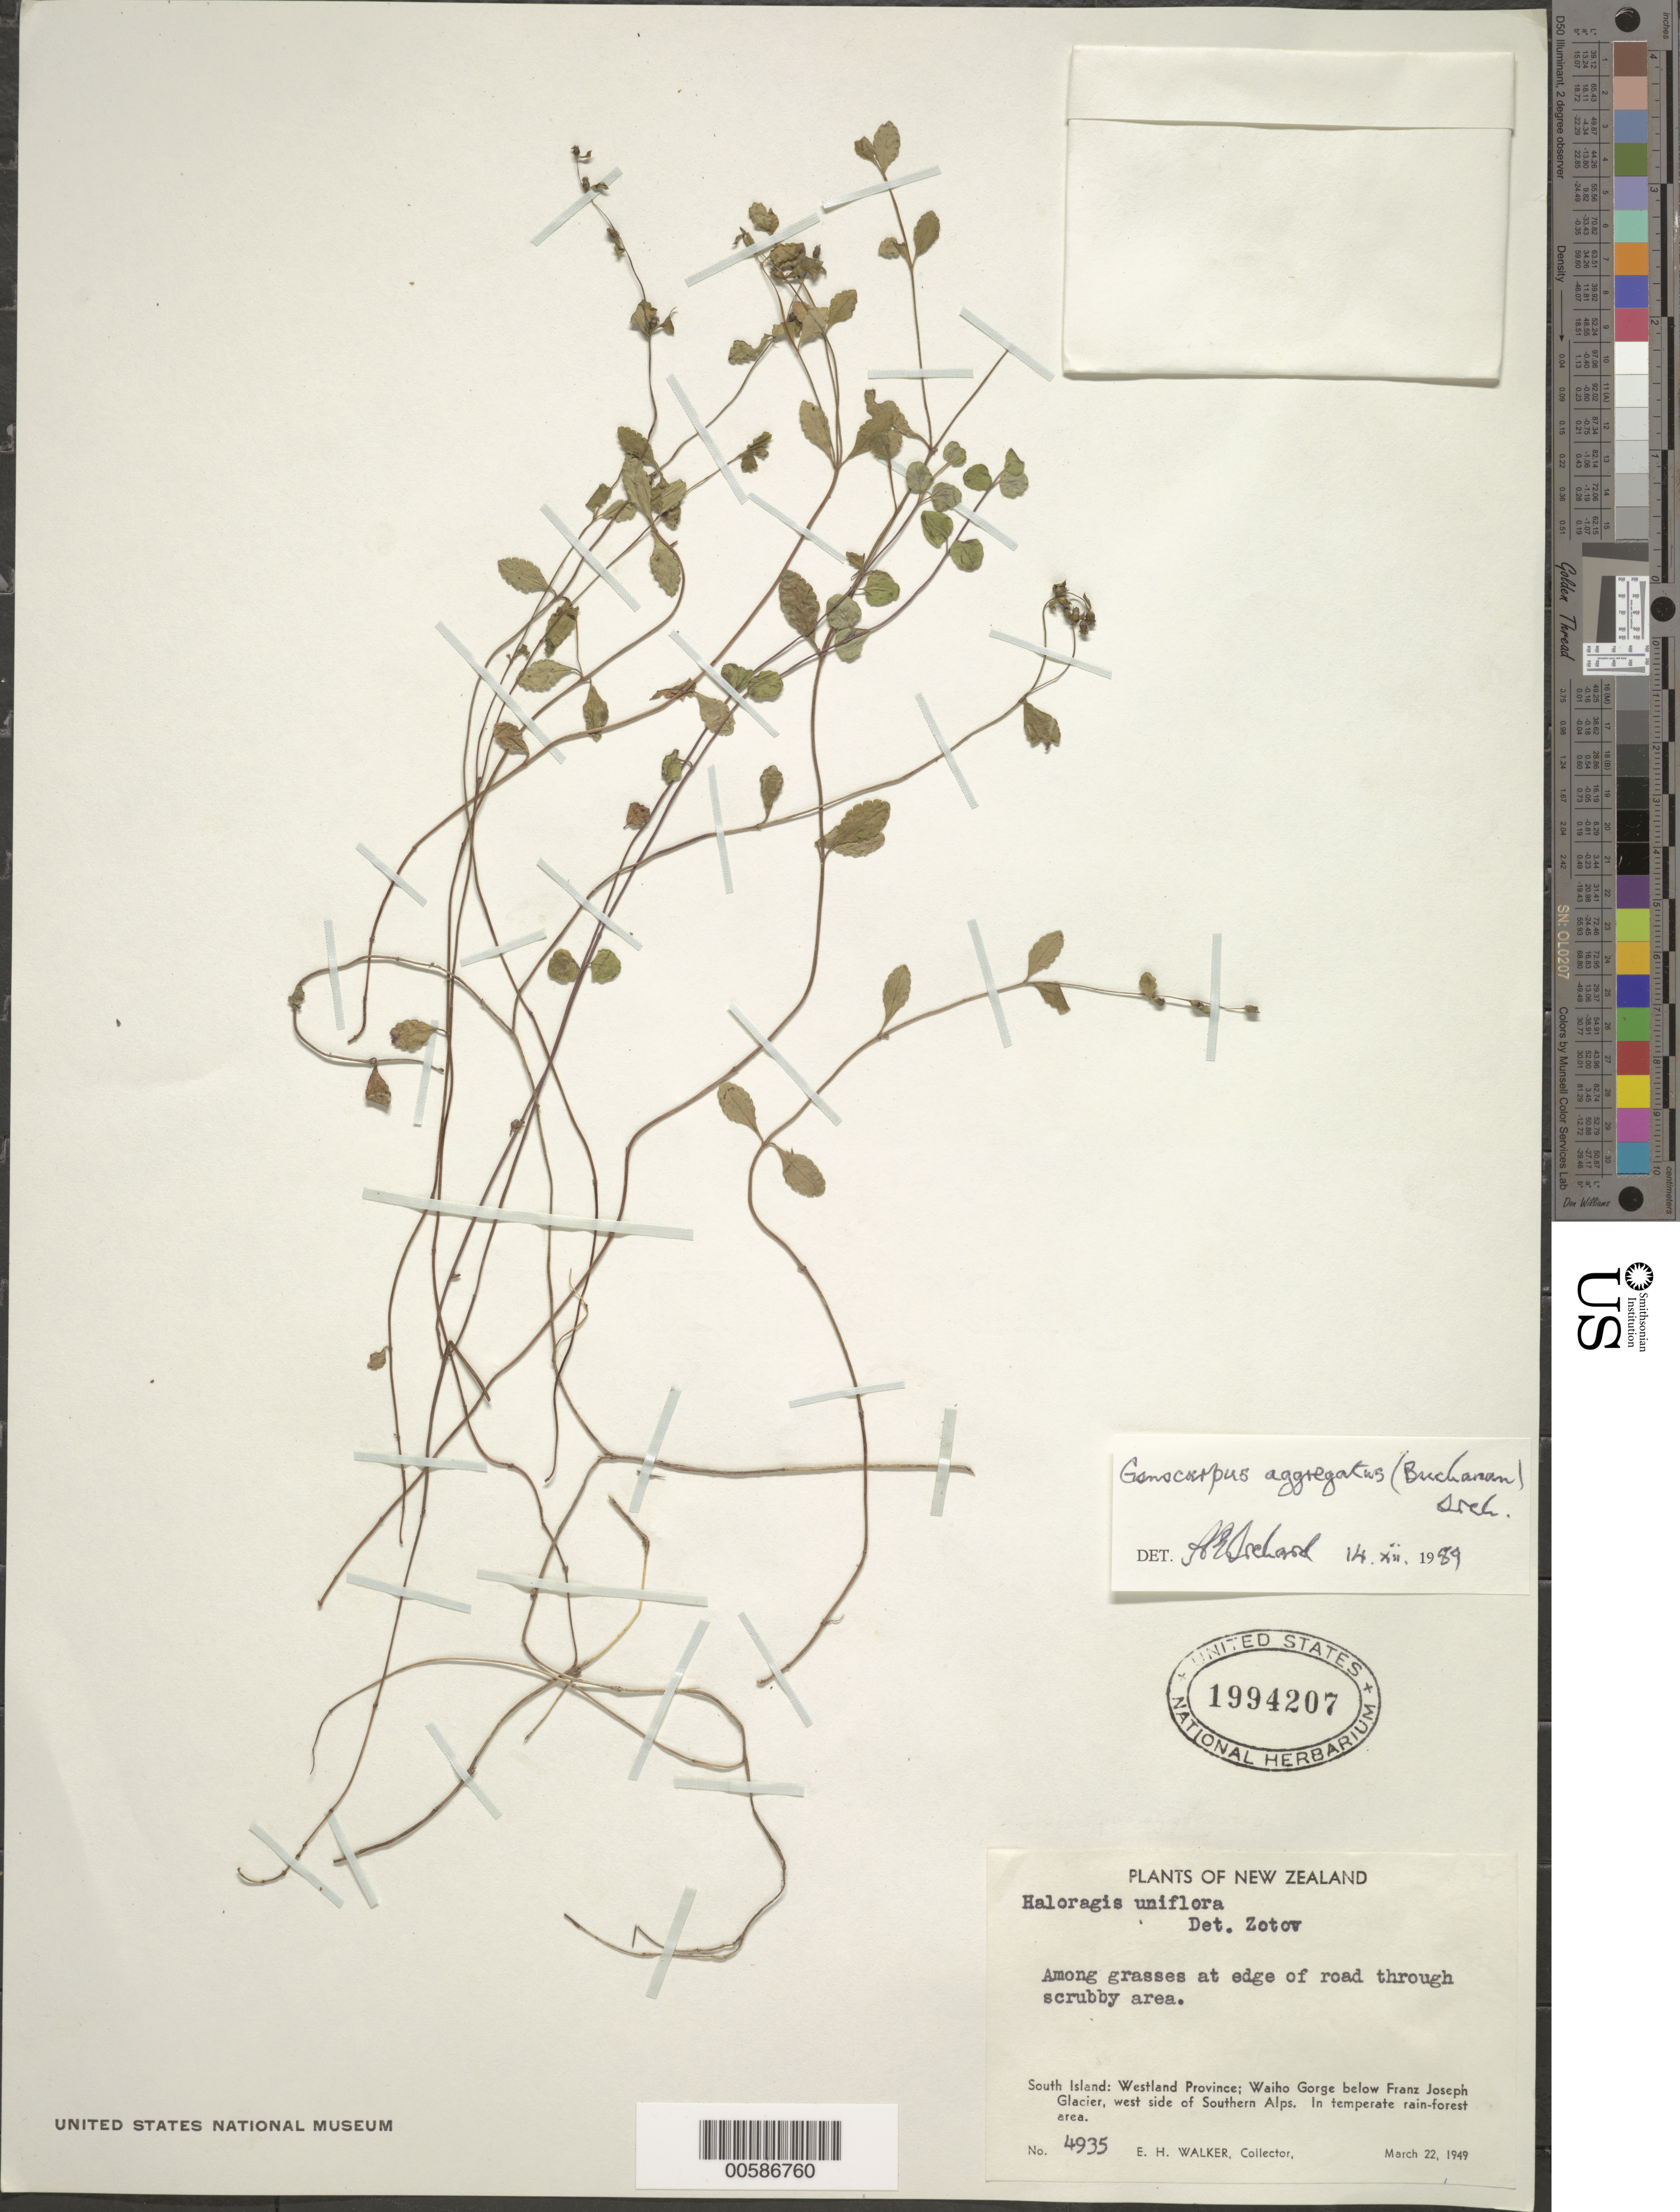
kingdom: Plantae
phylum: Tracheophyta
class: Magnoliopsida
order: Saxifragales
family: Haloragaceae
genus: Gonocarpus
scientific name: Gonocarpus aggregatus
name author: (Buchanan) Orchard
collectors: E. H. Walker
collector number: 4935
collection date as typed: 22 Mar 1949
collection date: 1949-03-22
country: New Zealand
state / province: West Coast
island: South Island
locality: Waiho Gorge below Franz Joseph Glacier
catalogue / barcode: US 1994207